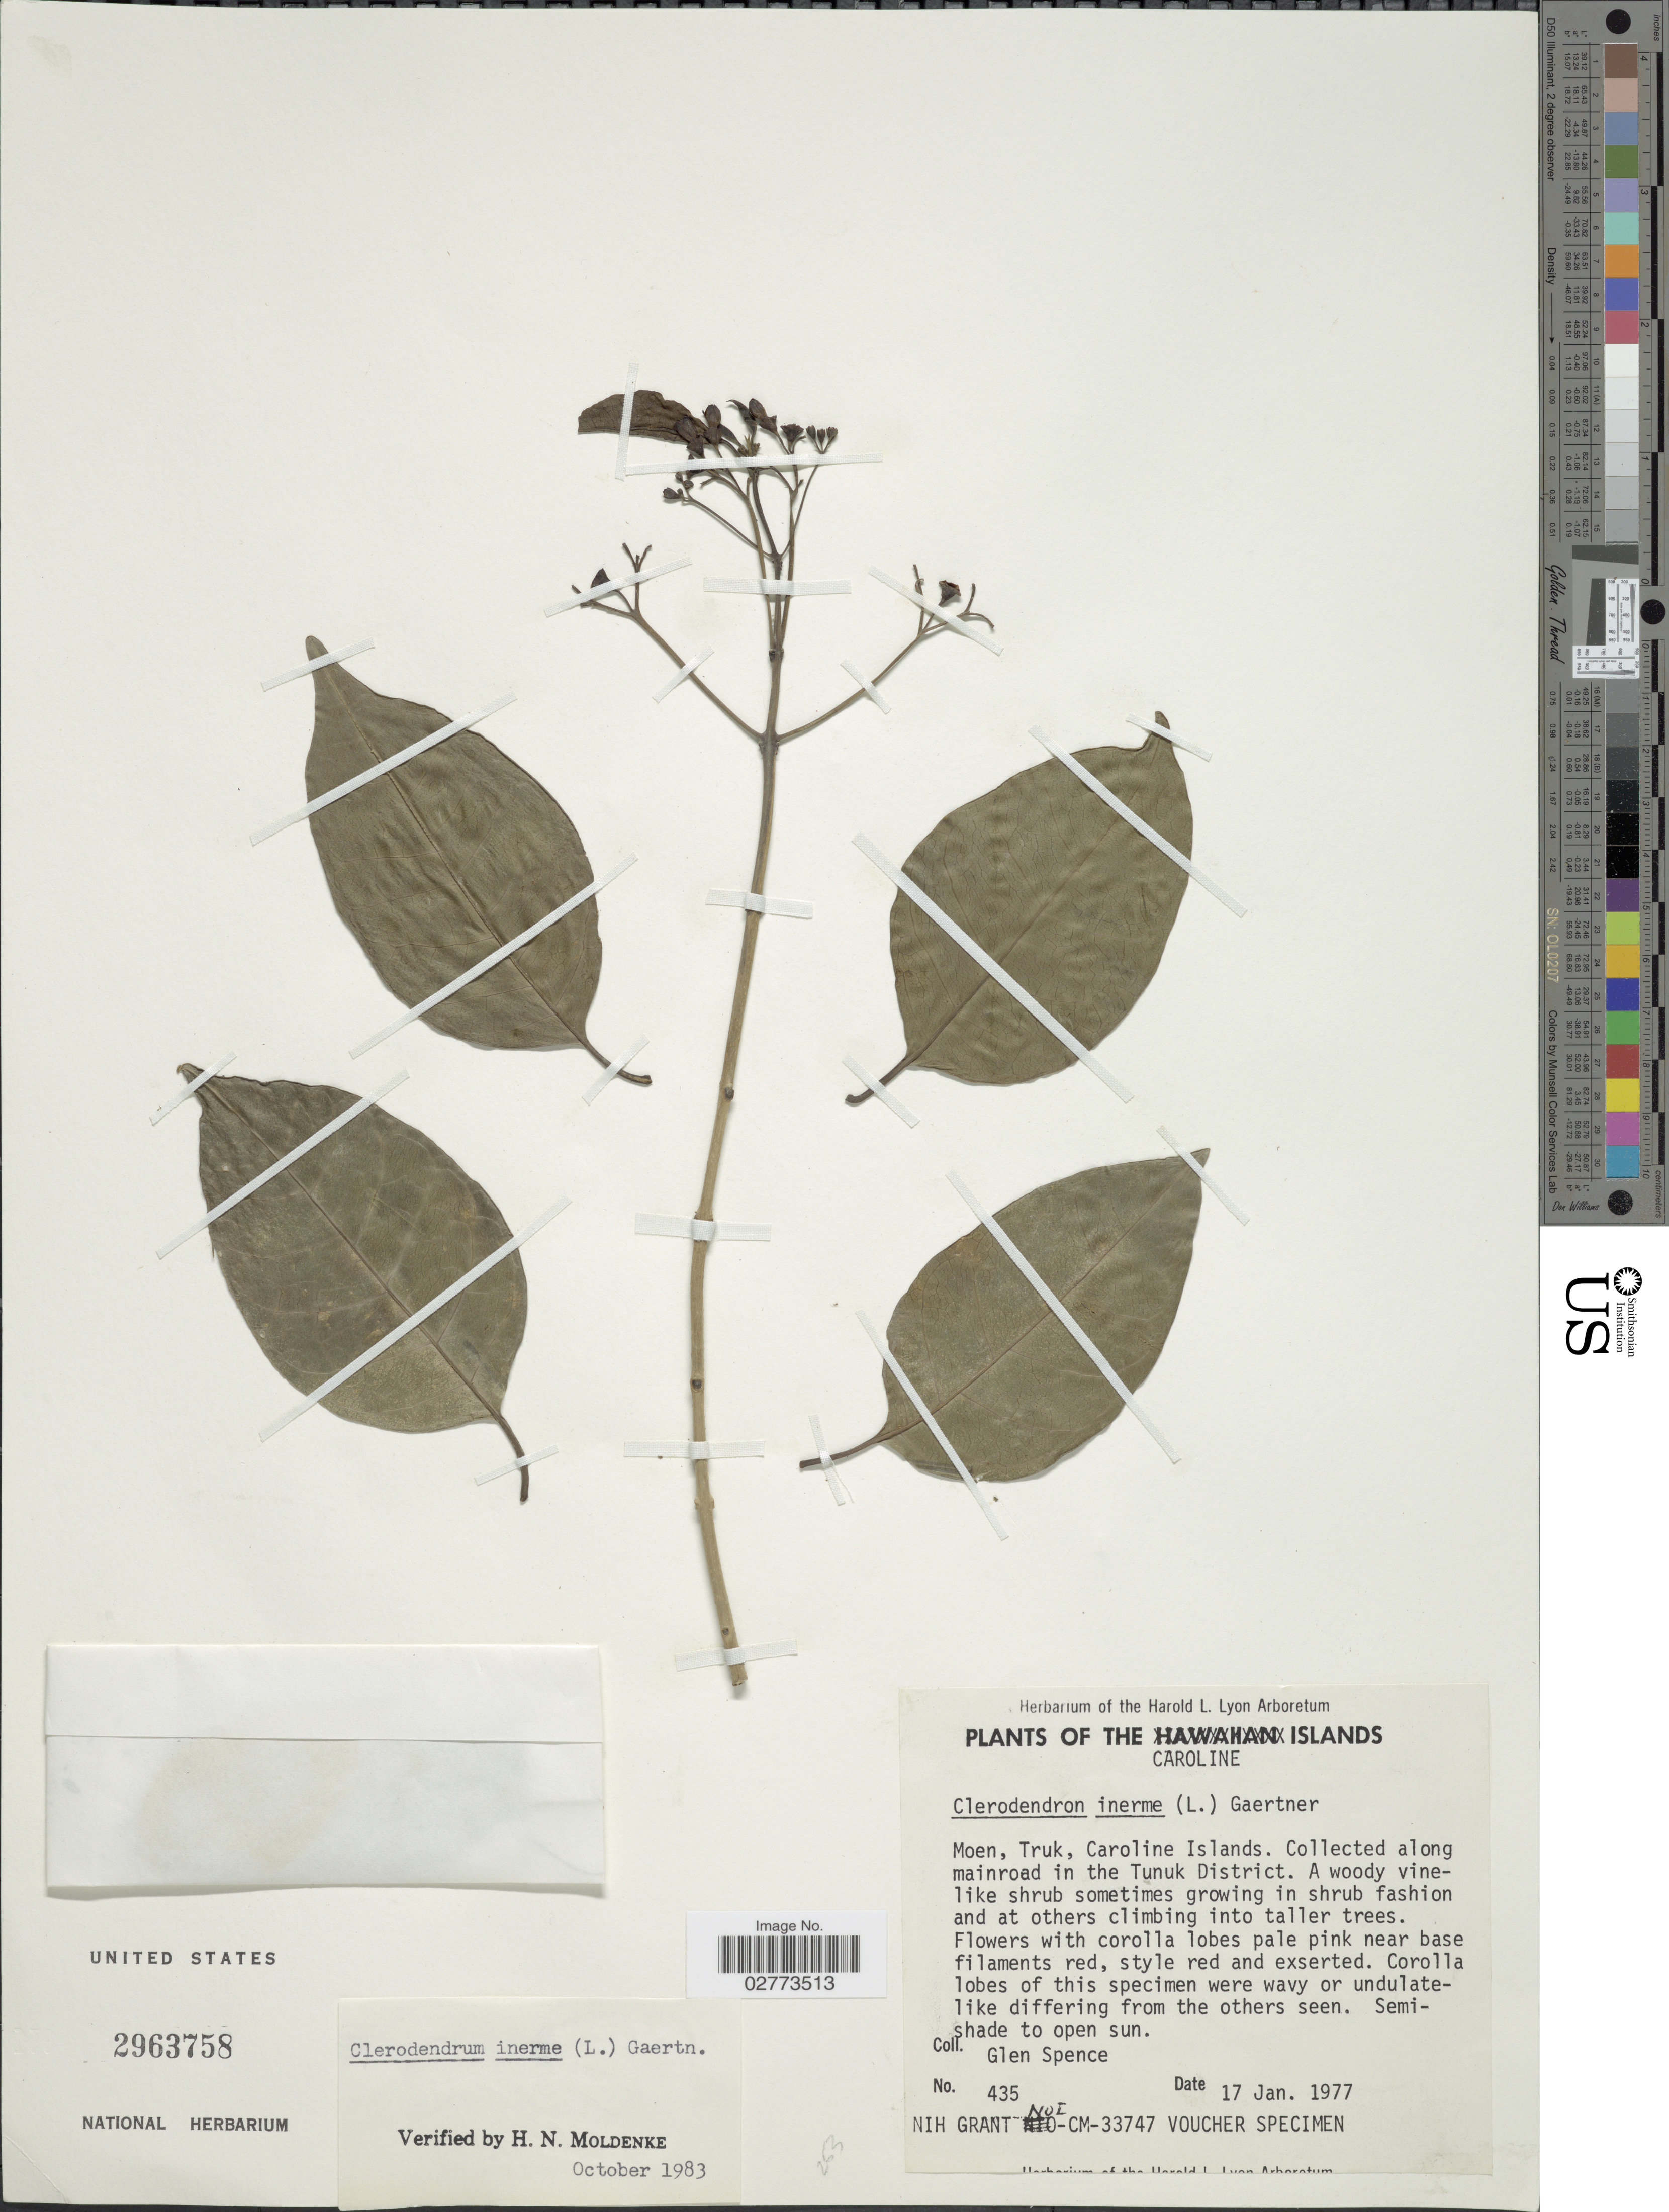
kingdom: Plantae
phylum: Tracheophyta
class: Magnoliopsida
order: Lamiales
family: Lamiaceae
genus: Clerodendrum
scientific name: Clerodendrum inerme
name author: (L.) Gaertn.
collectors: G. Spence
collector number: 435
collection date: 1977-01-17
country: Micronesia, Federated States of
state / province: Truk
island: Moen [Wono]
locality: Caroline Islands. Moen. Along mainroad in the Tunuk District.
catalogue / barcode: US 2963758